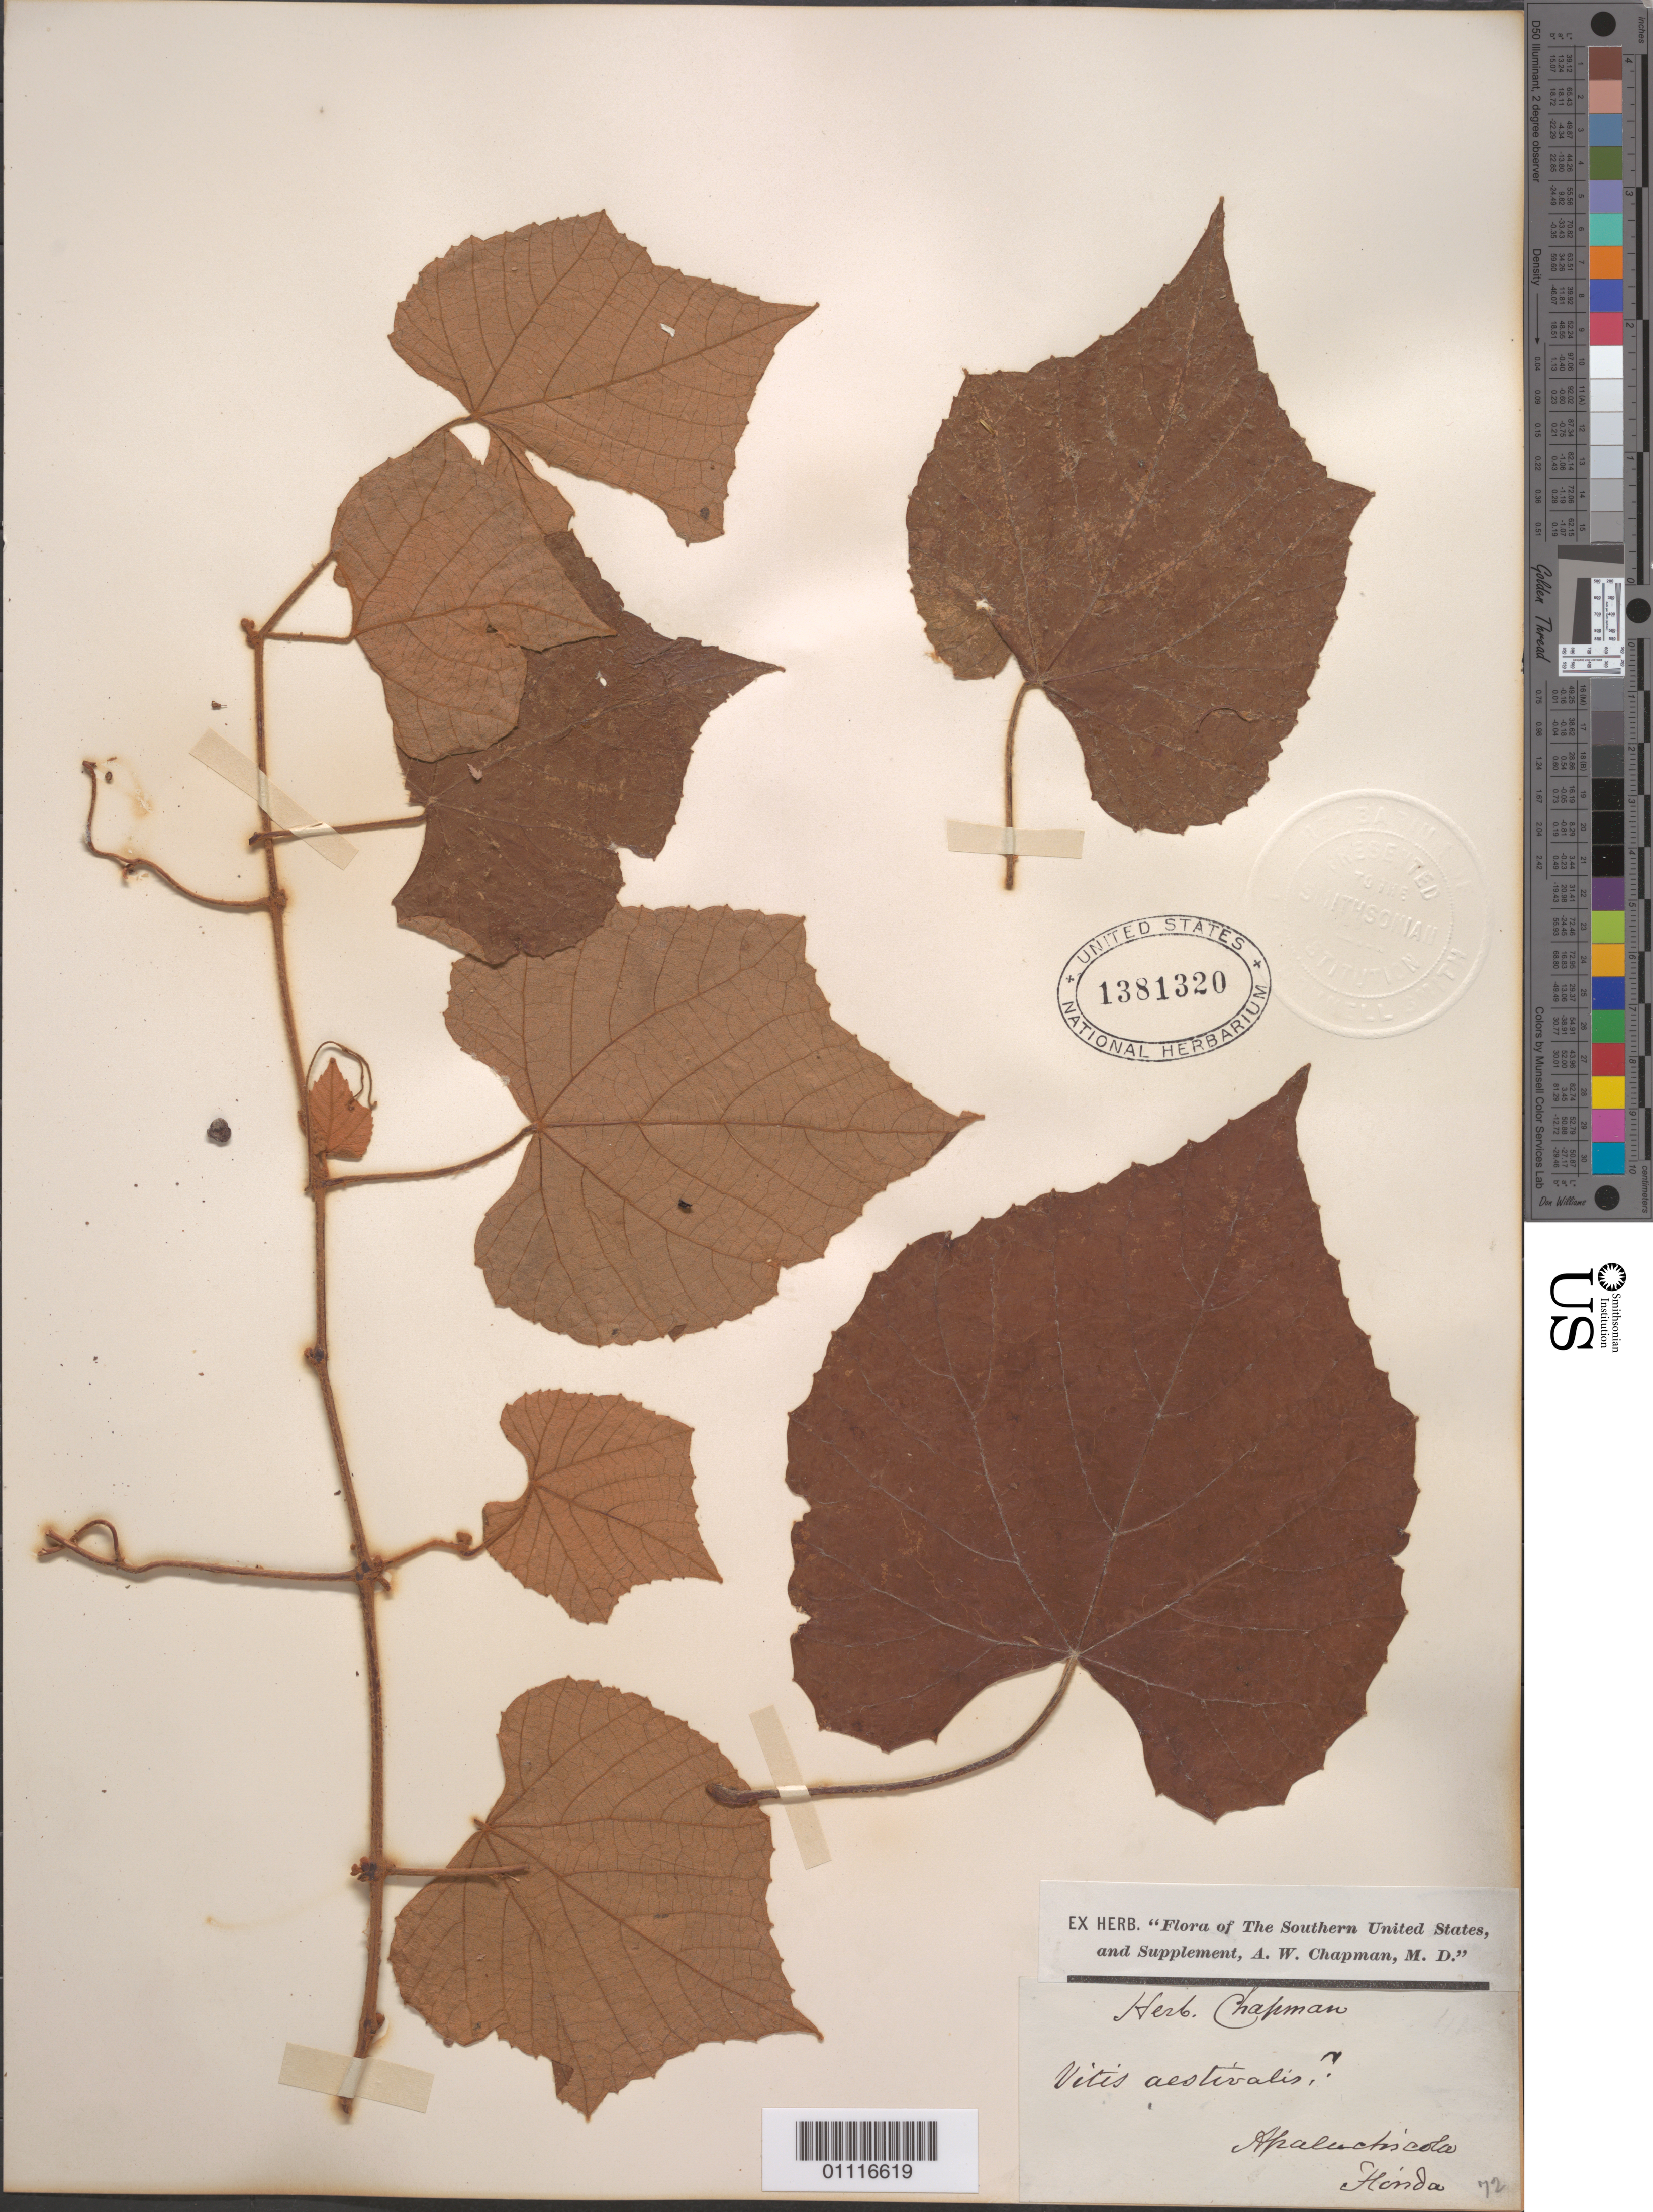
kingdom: Plantae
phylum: Tracheophyta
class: Magnoliopsida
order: Vitales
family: Vitaceae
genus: Vitis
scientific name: Vitis aestivalis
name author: Michx.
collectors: A. W. Chapman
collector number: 72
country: United States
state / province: Florida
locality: Apalachicola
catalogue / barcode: US 1381320